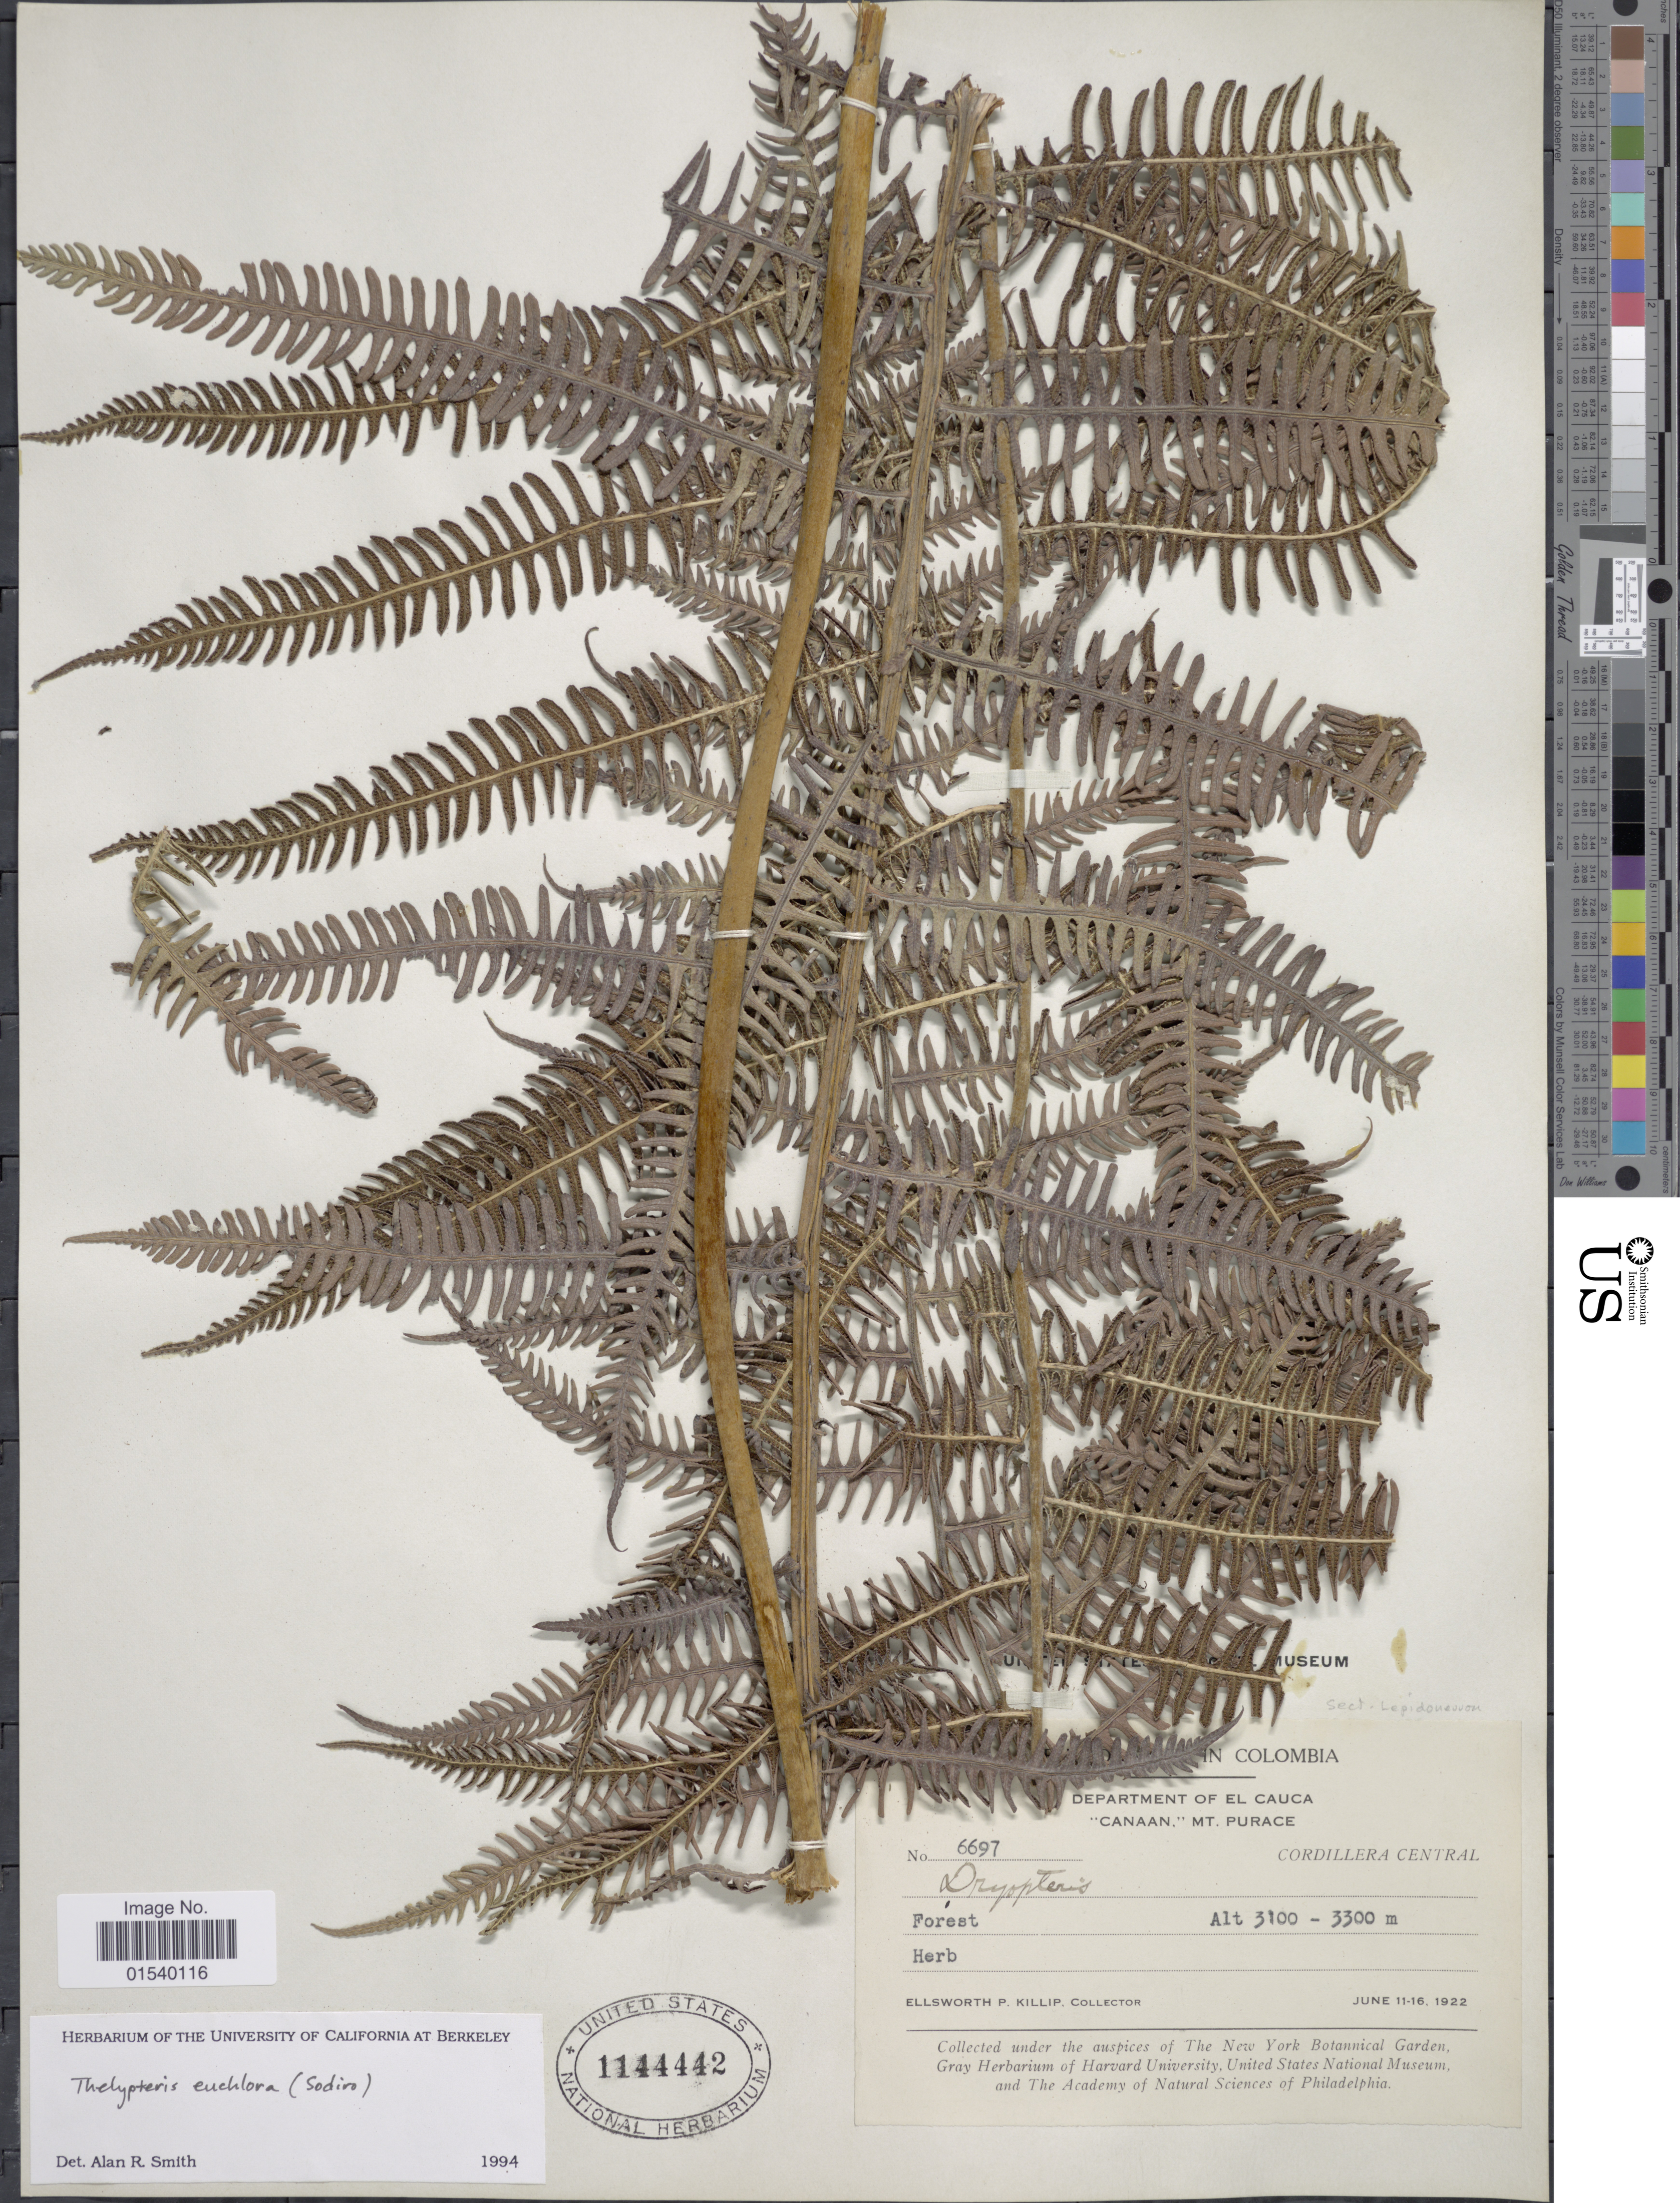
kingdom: Plantae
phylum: Tracheophyta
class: Polypodiopsida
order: Polypodiales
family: Thelypteridaceae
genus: Amauropelta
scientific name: Amauropelta euchlora (Sodiro) comb. nov., ined. 2015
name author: (Sodiro)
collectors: E. P. Killip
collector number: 6697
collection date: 1922-06-11/1922-06-16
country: Colombia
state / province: Cauca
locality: Department of El Cauca 'Canaan,' Mt. purace, Cordillera Central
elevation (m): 3100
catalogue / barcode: US 1144442